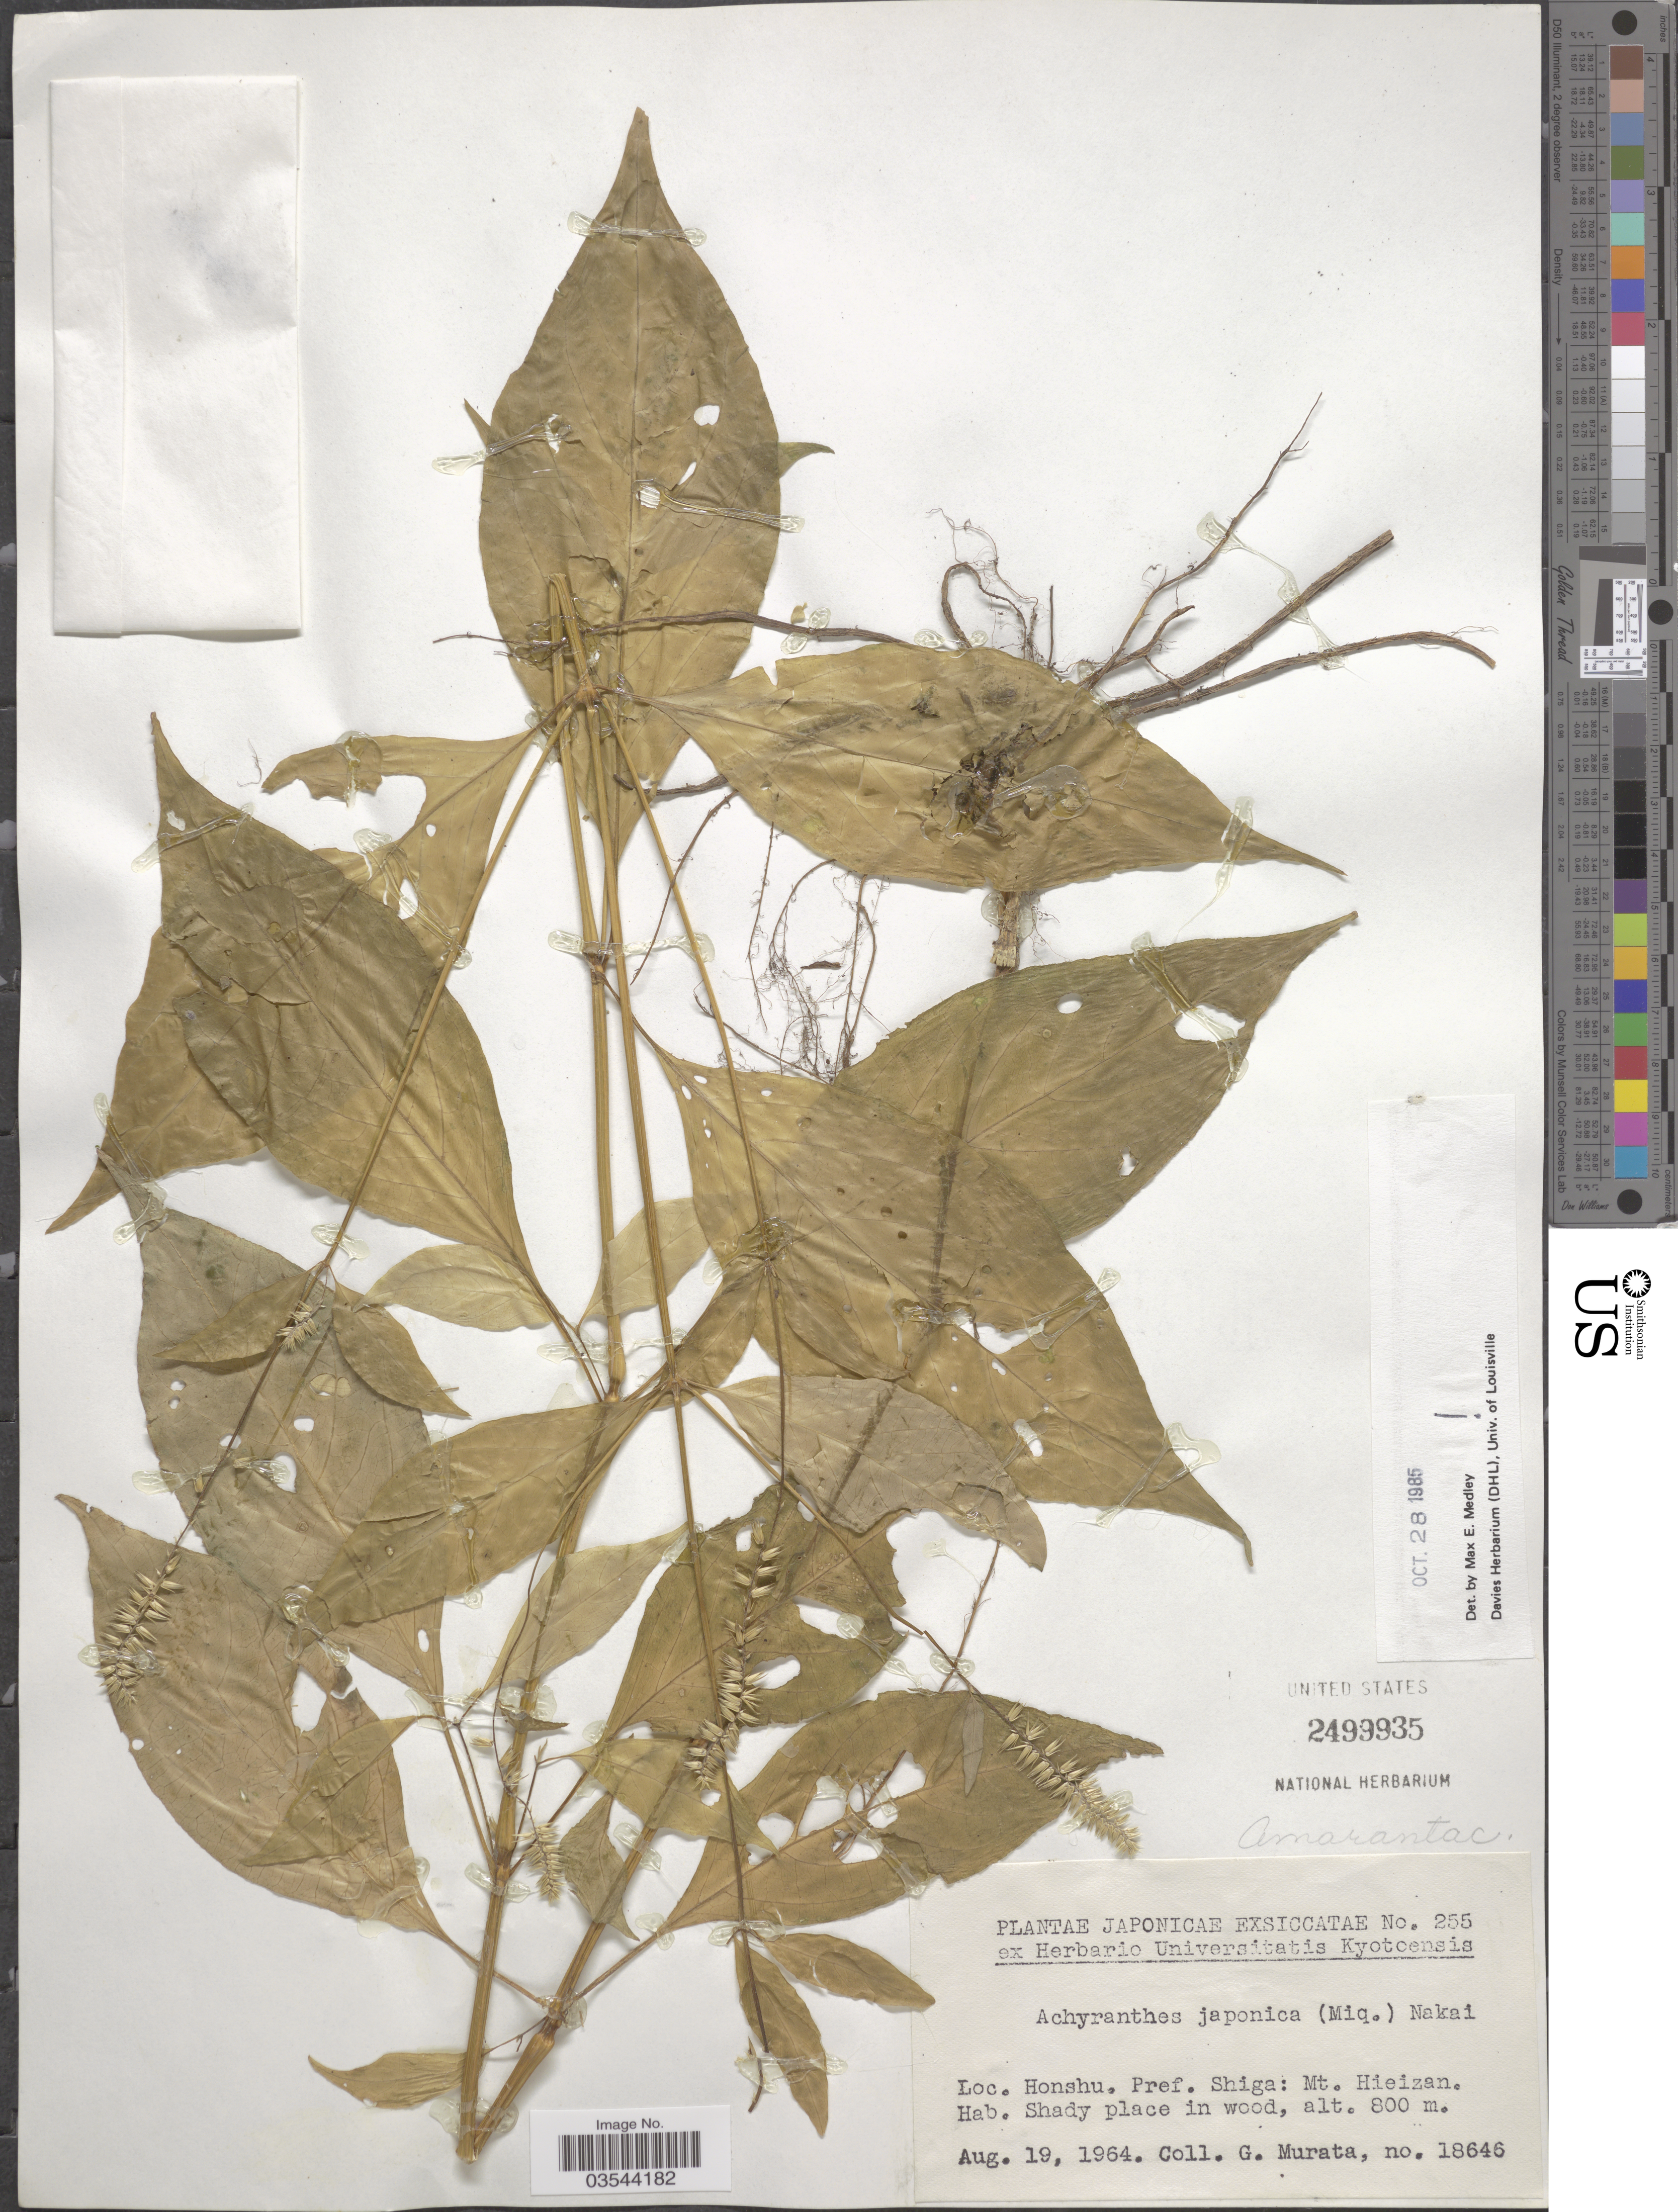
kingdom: Plantae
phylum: Tracheophyta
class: Magnoliopsida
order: Caryophyllales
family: Amaranthaceae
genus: Achyranthes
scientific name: Achyranthes japonica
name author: (Miq.) Nakai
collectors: G. Murata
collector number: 18646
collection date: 1964-08-19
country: Japan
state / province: Siga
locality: Honshu. Pref. Shiga: Mt. Hieizan.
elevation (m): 800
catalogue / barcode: US 2499935